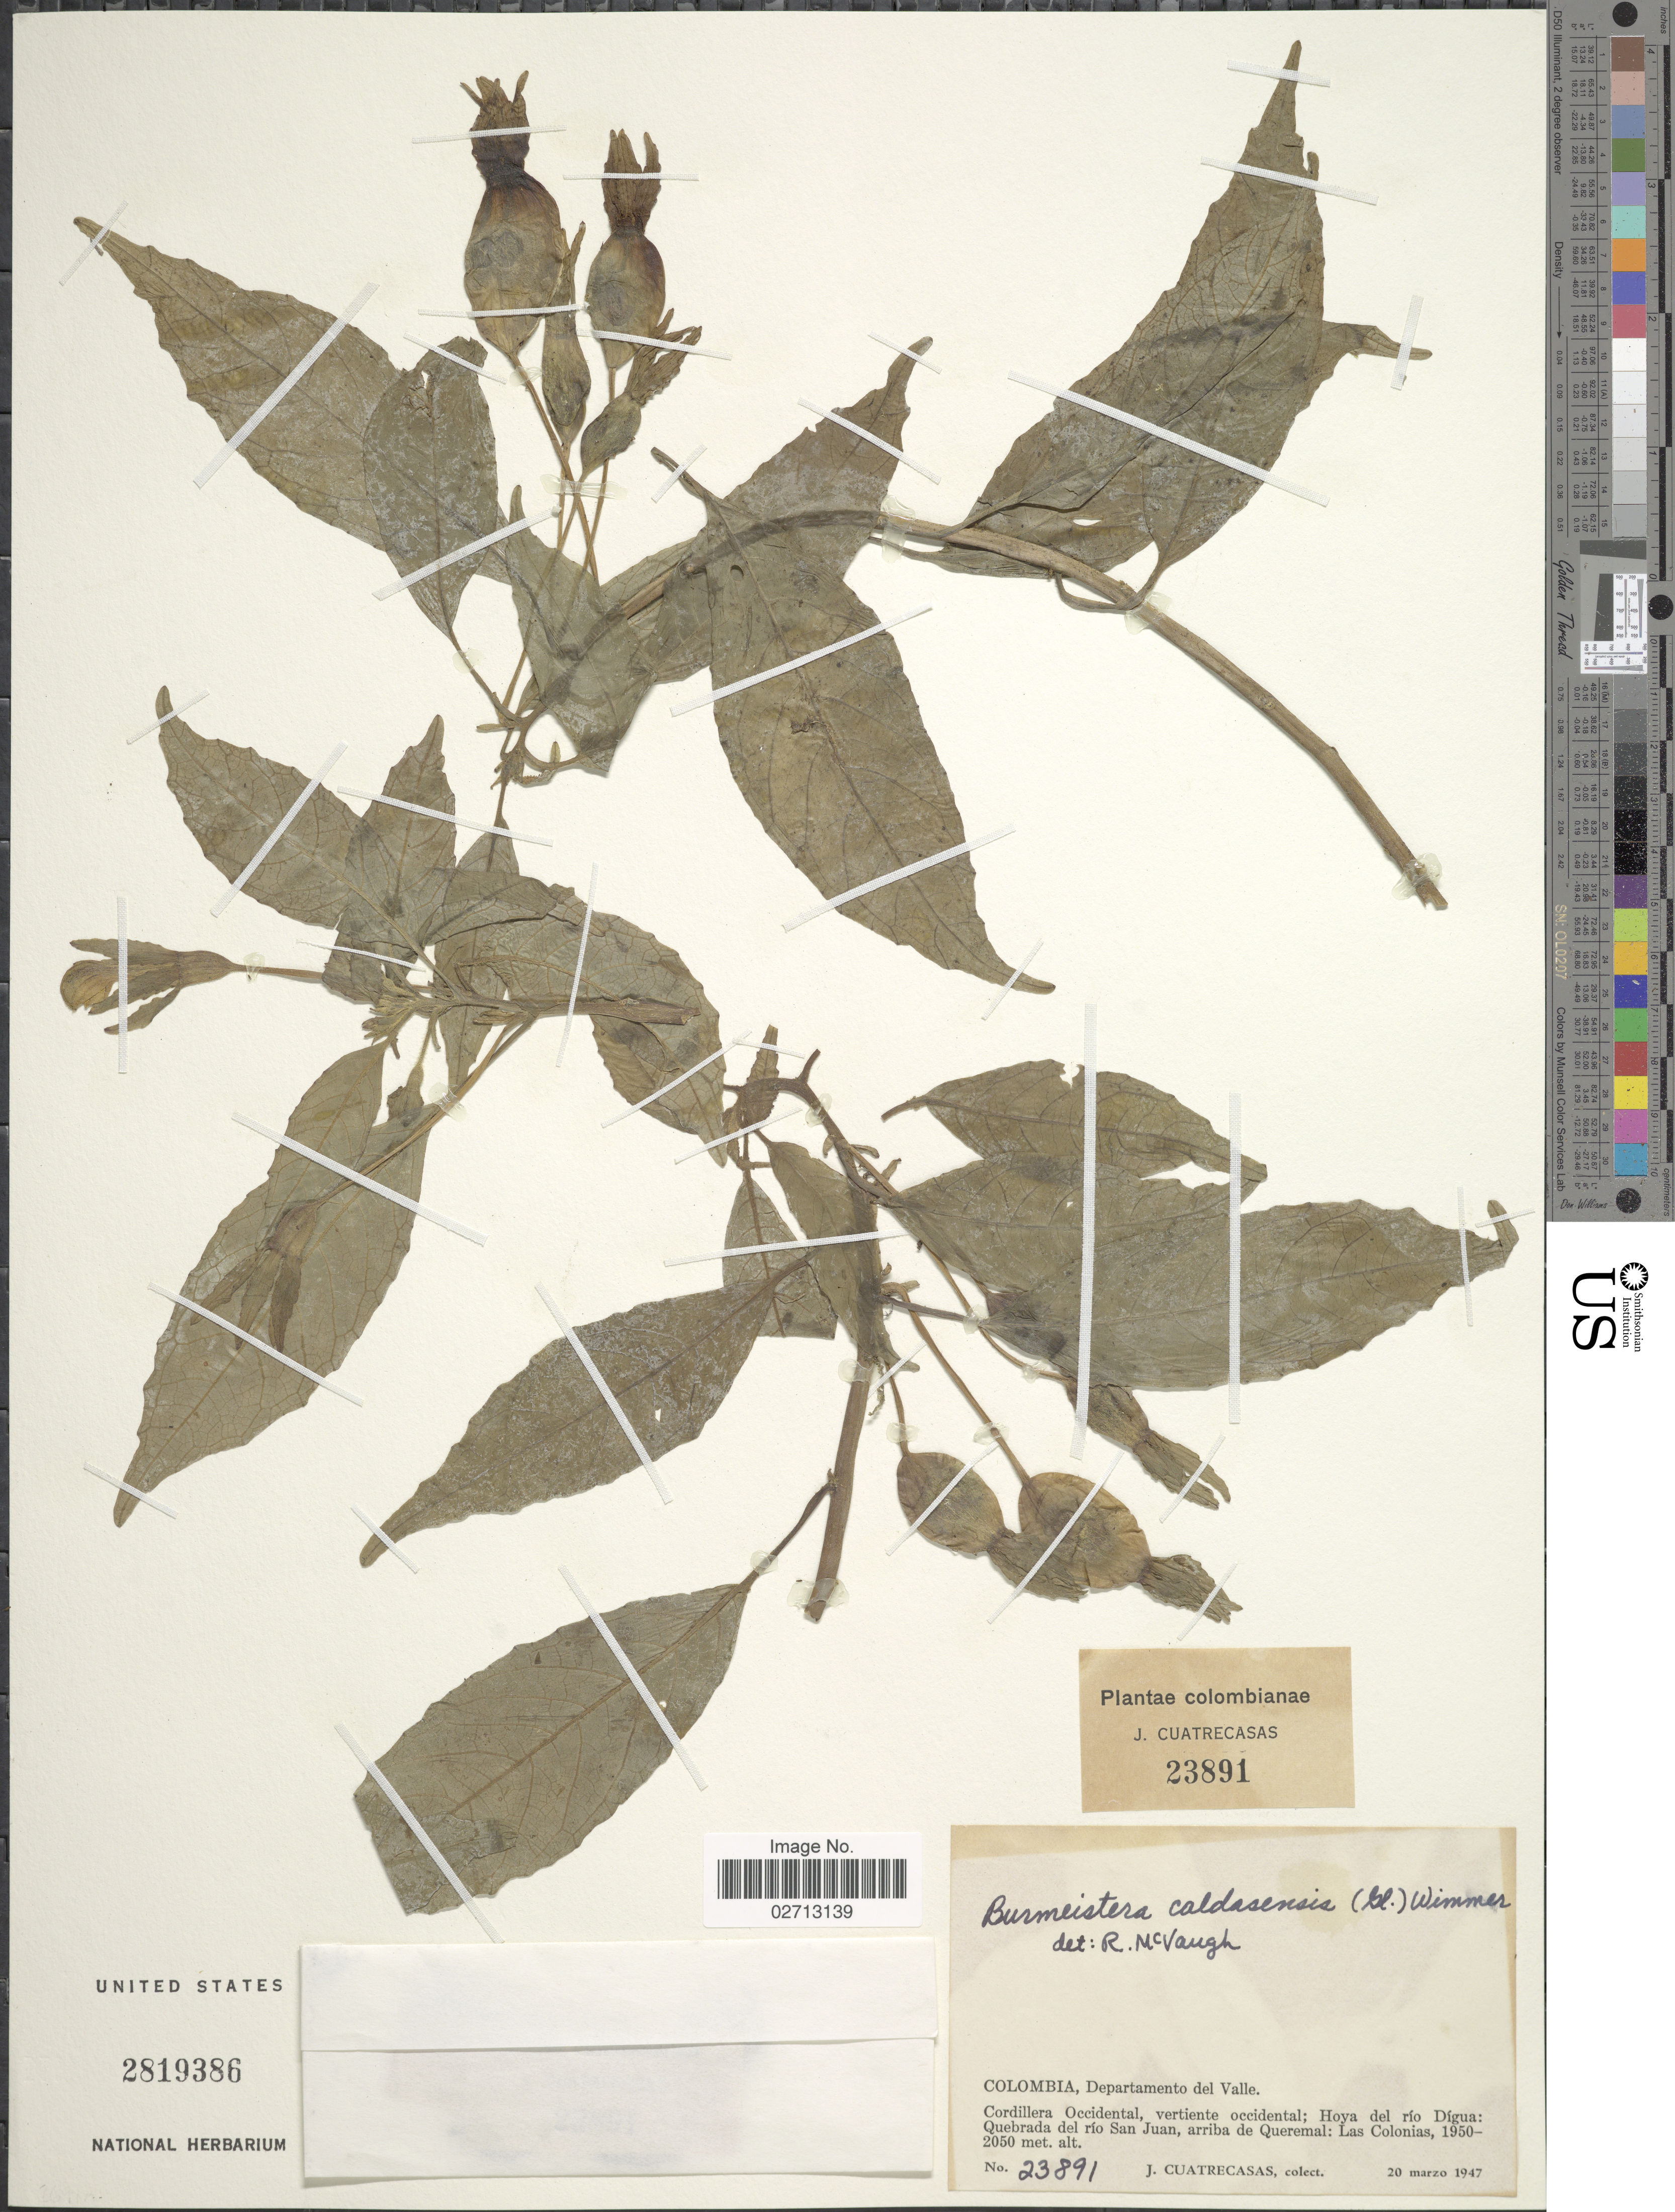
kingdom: Plantae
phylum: Tracheophyta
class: Magnoliopsida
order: Asterales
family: Campanulaceae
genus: Burmeistera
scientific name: Burmeistera caldasensis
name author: (Gleason) E. Wimm.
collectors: J. Cuatrecasas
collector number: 23891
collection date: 1947-03-20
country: Colombia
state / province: Valle del Cauca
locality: Departamento del Valle. Cordillera Occidental, vertiente occidental; Hoya del rio Digua: Quebrada del rio San Juan, arriba de Querental: Las Colonias.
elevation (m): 1950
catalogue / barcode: US 2819386